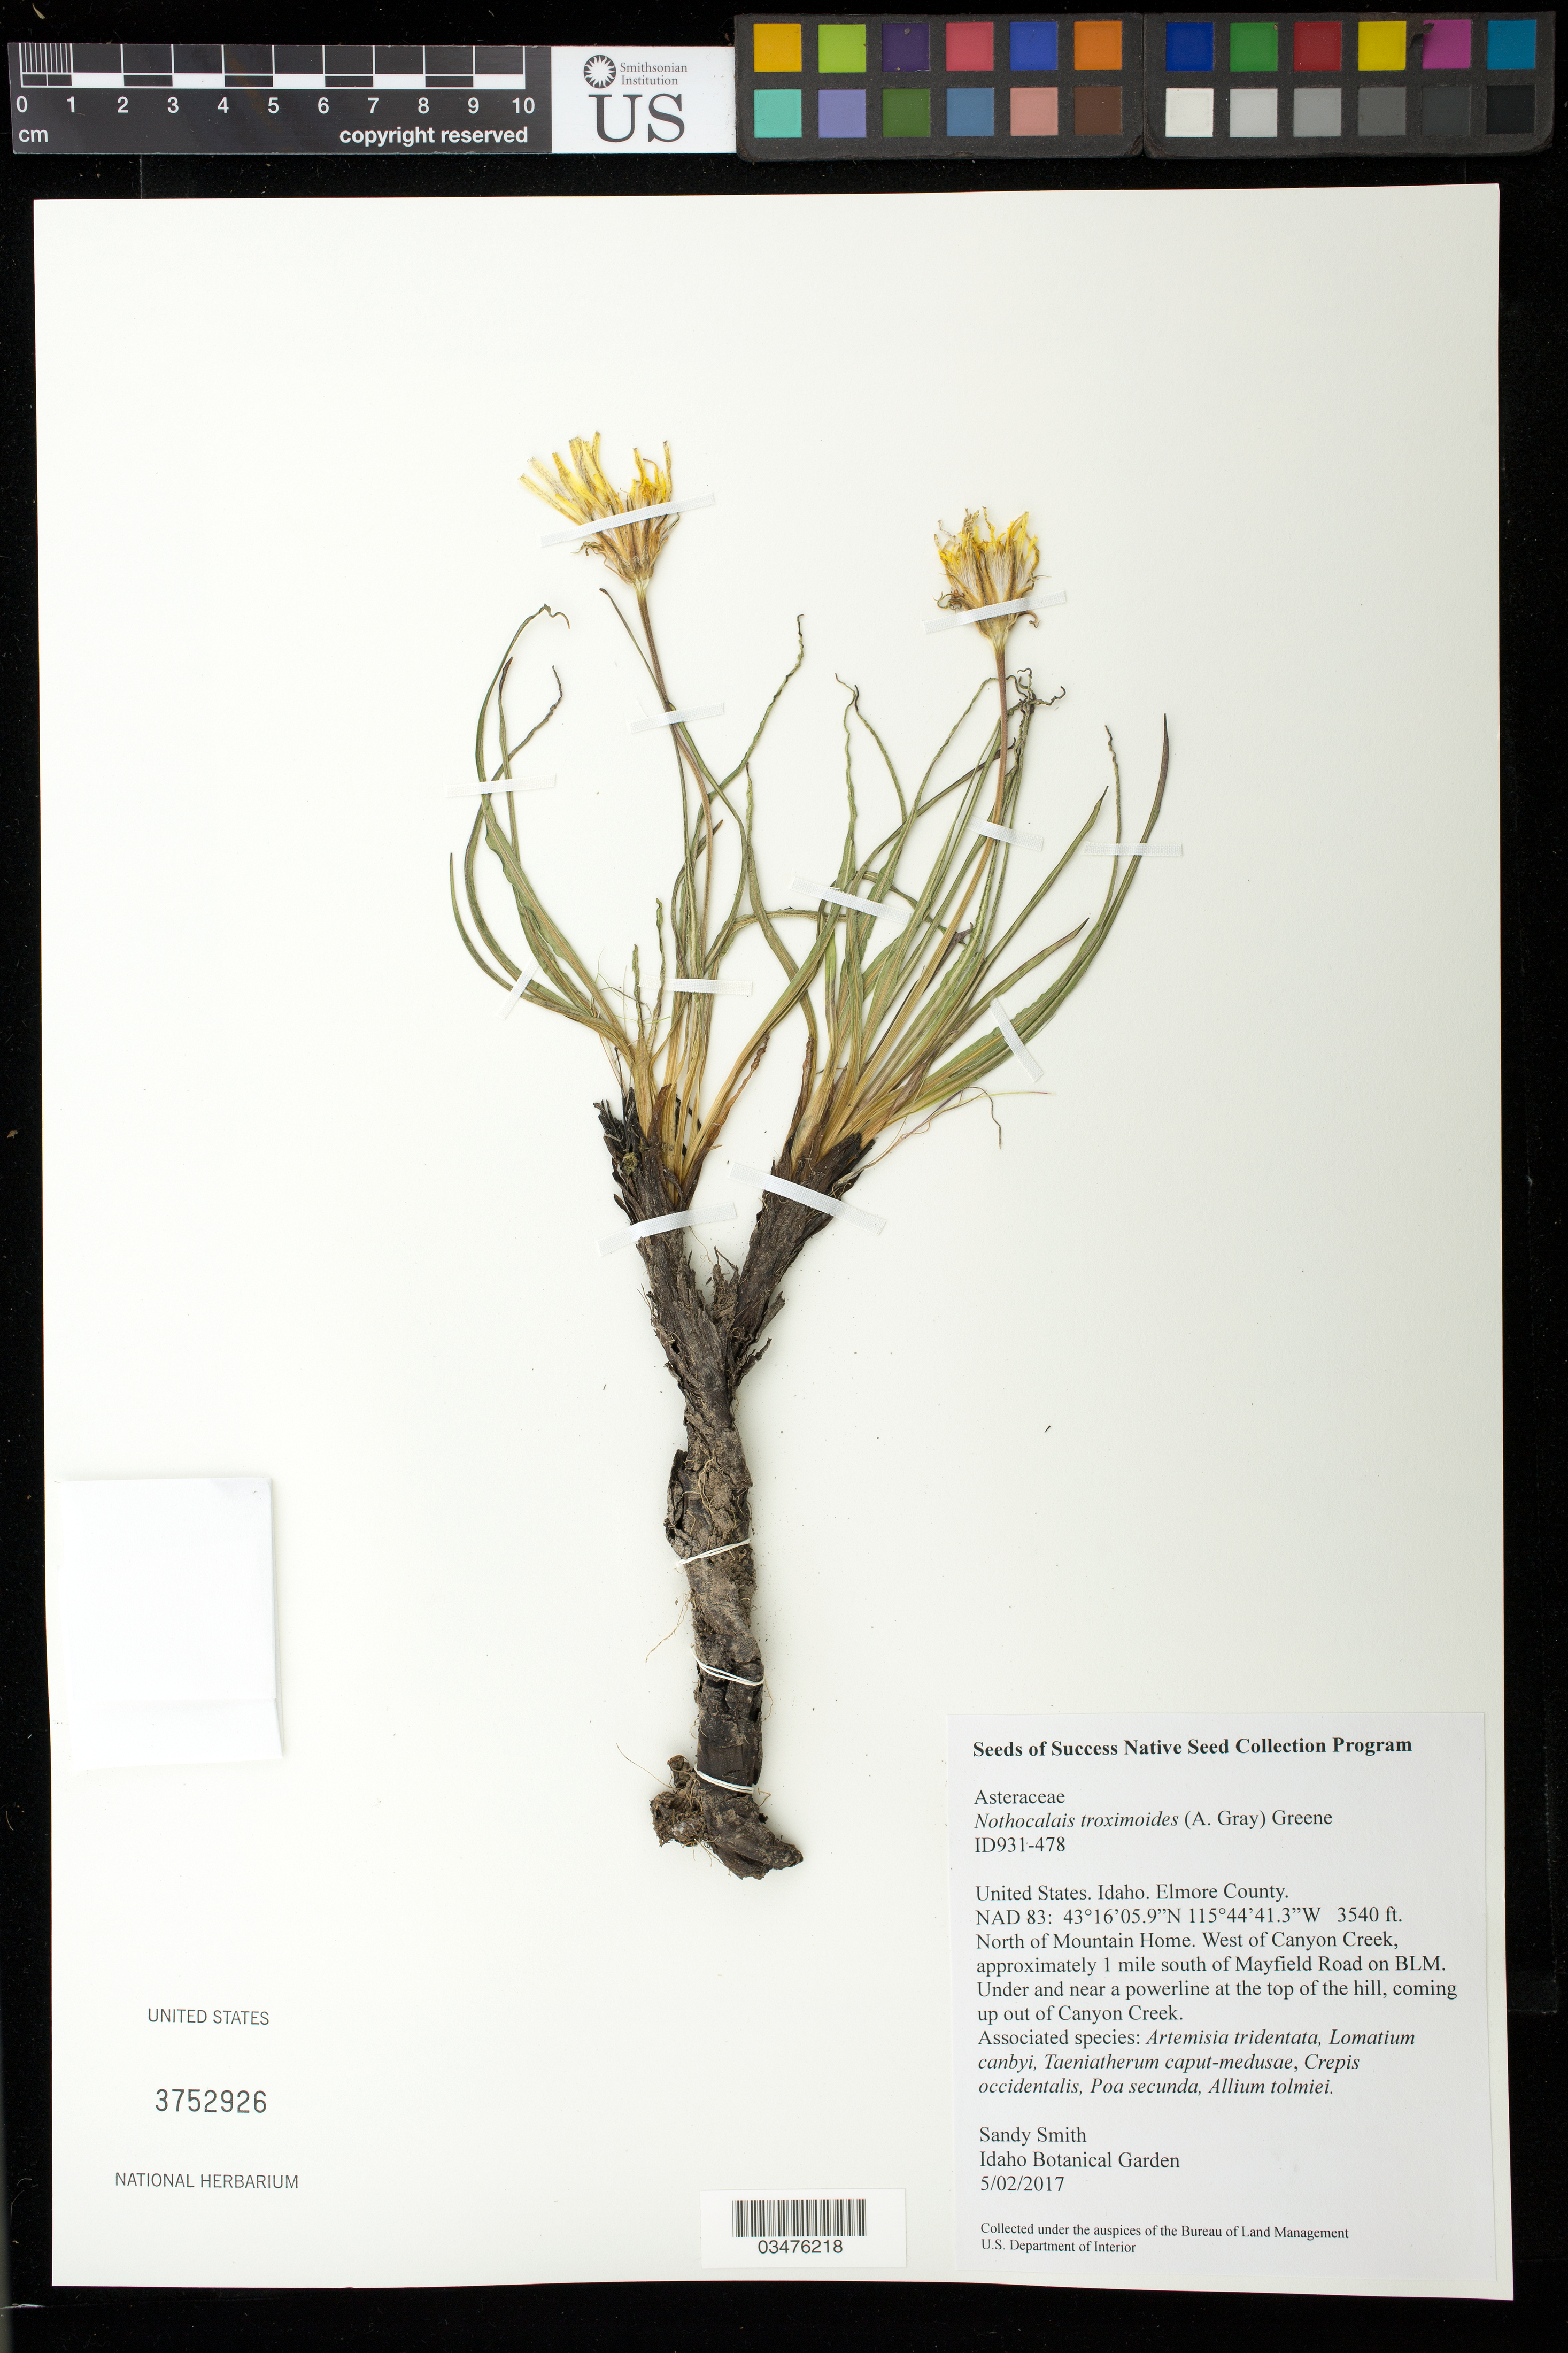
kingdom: Plantae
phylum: Tracheophyta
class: Magnoliopsida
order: Asterales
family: Asteraceae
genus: Nothocalais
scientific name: Nothocalais troximoides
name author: (A. Gray) Greene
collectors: S. Smith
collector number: ID931-478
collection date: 2017-05-02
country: United States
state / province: Idaho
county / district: Elmore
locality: N of Mountain Home. W of Canyon Creek, 1 mi. S of Mayfield Rd on BLM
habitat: Sagebrush steppe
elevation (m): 1079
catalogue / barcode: US 3752926